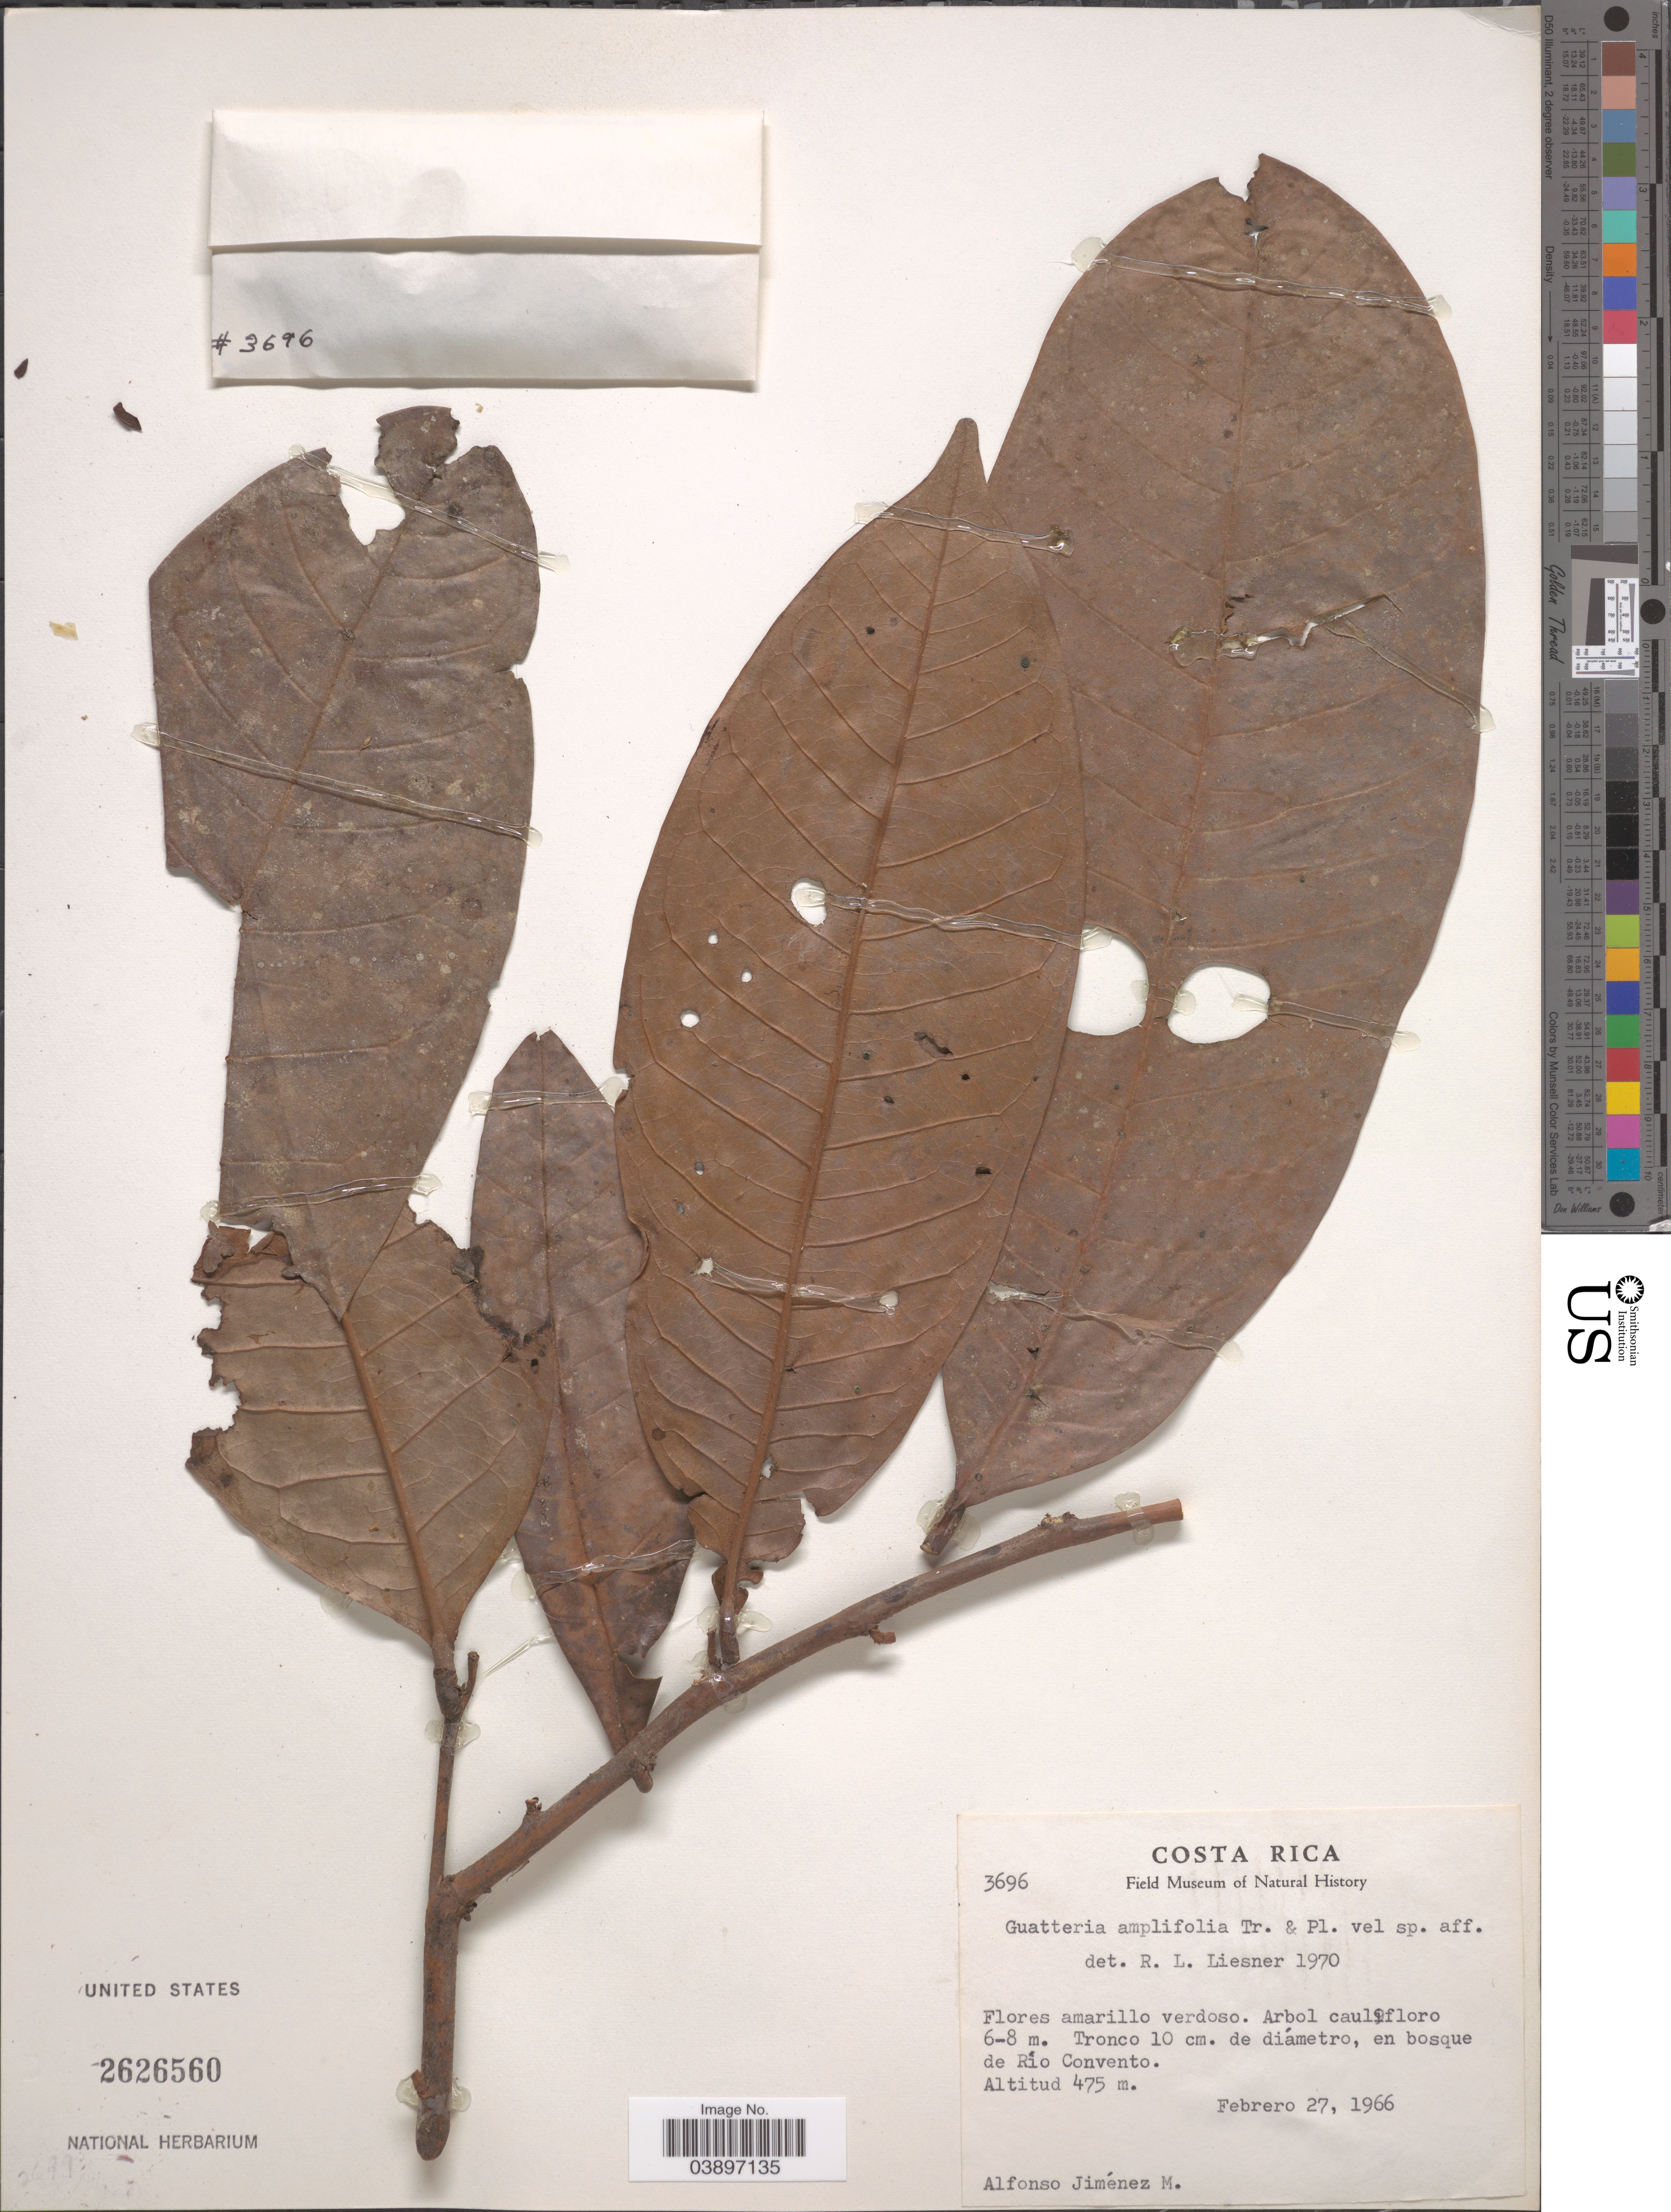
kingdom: Plantae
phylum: Tracheophyta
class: Magnoliopsida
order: Magnoliales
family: Annonaceae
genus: Guatteria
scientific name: Guatteria amplifolia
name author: Triana & Planch.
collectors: A. Jimenez M.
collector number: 3696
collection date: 1966-02-27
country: Costa Rica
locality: En bosque de Río Convento.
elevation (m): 475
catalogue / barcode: US 2626560